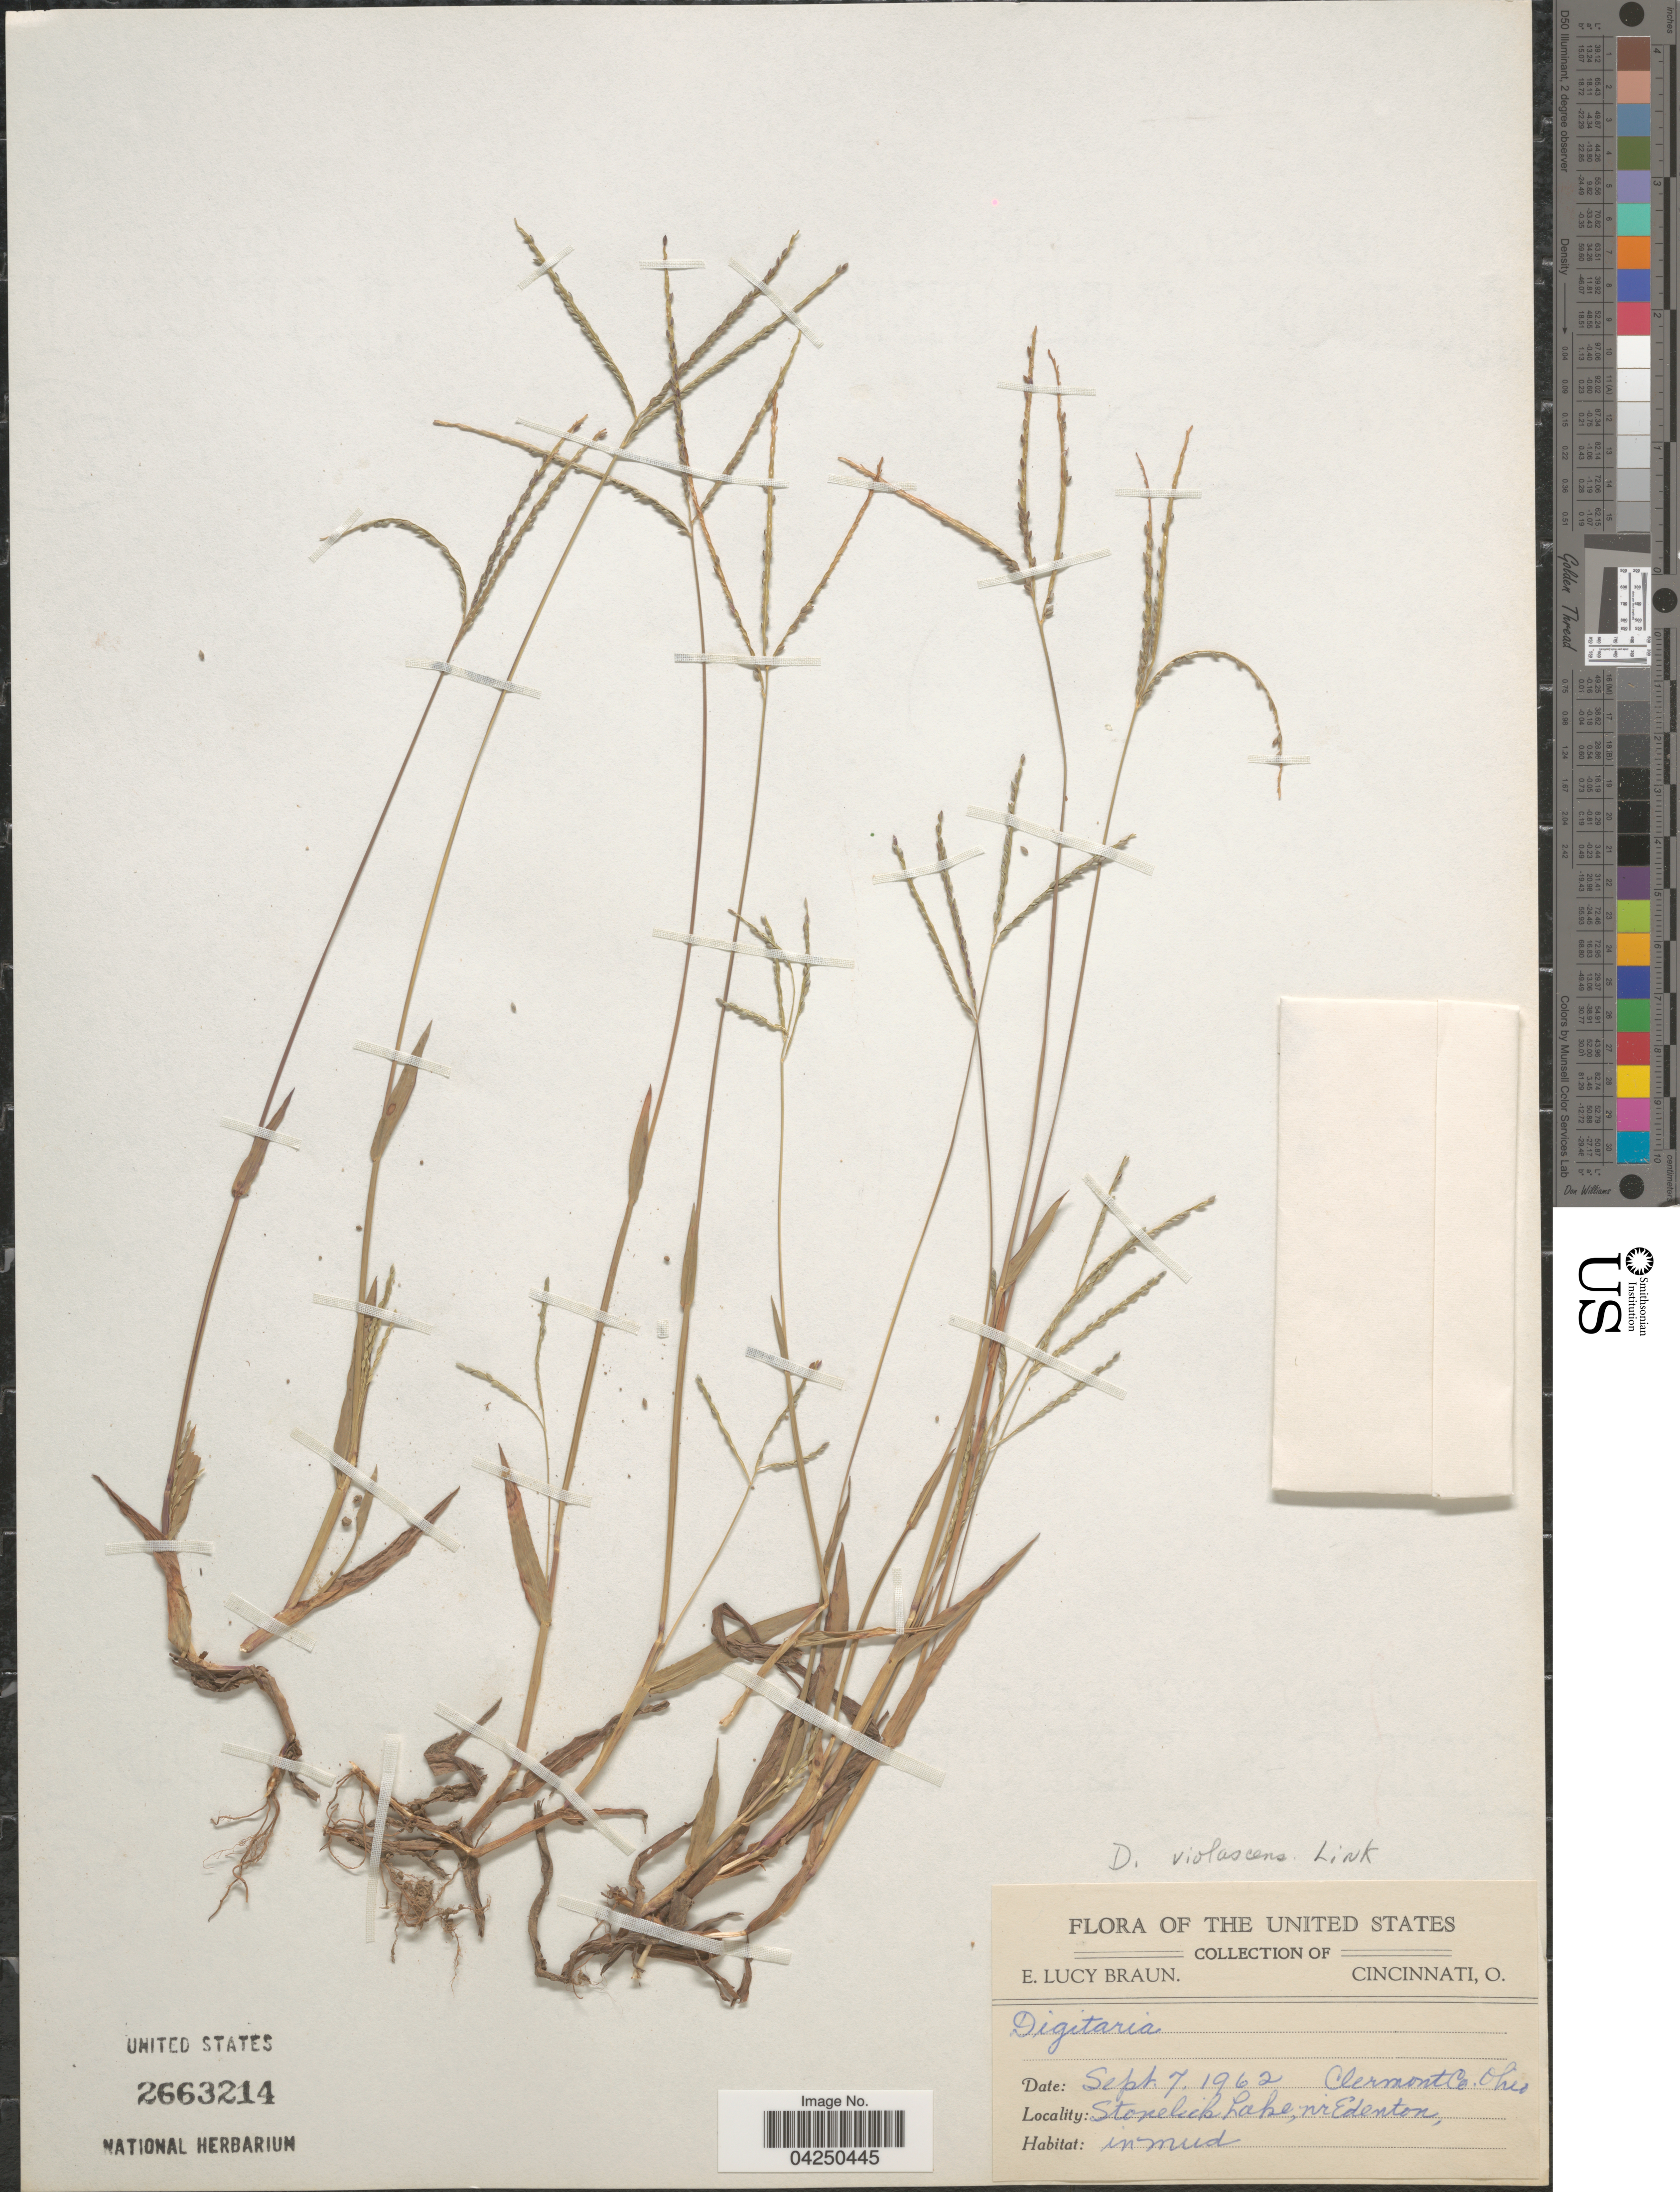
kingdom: Plantae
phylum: Tracheophyta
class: Liliopsida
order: Poales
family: Poaceae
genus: Digitaria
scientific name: Digitaria sp.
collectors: E. L. Braun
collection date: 1962-09-07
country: United States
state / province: Ohio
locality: Clermont Co. Stonelick Lake, nr Edenton.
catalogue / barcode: US 2663214